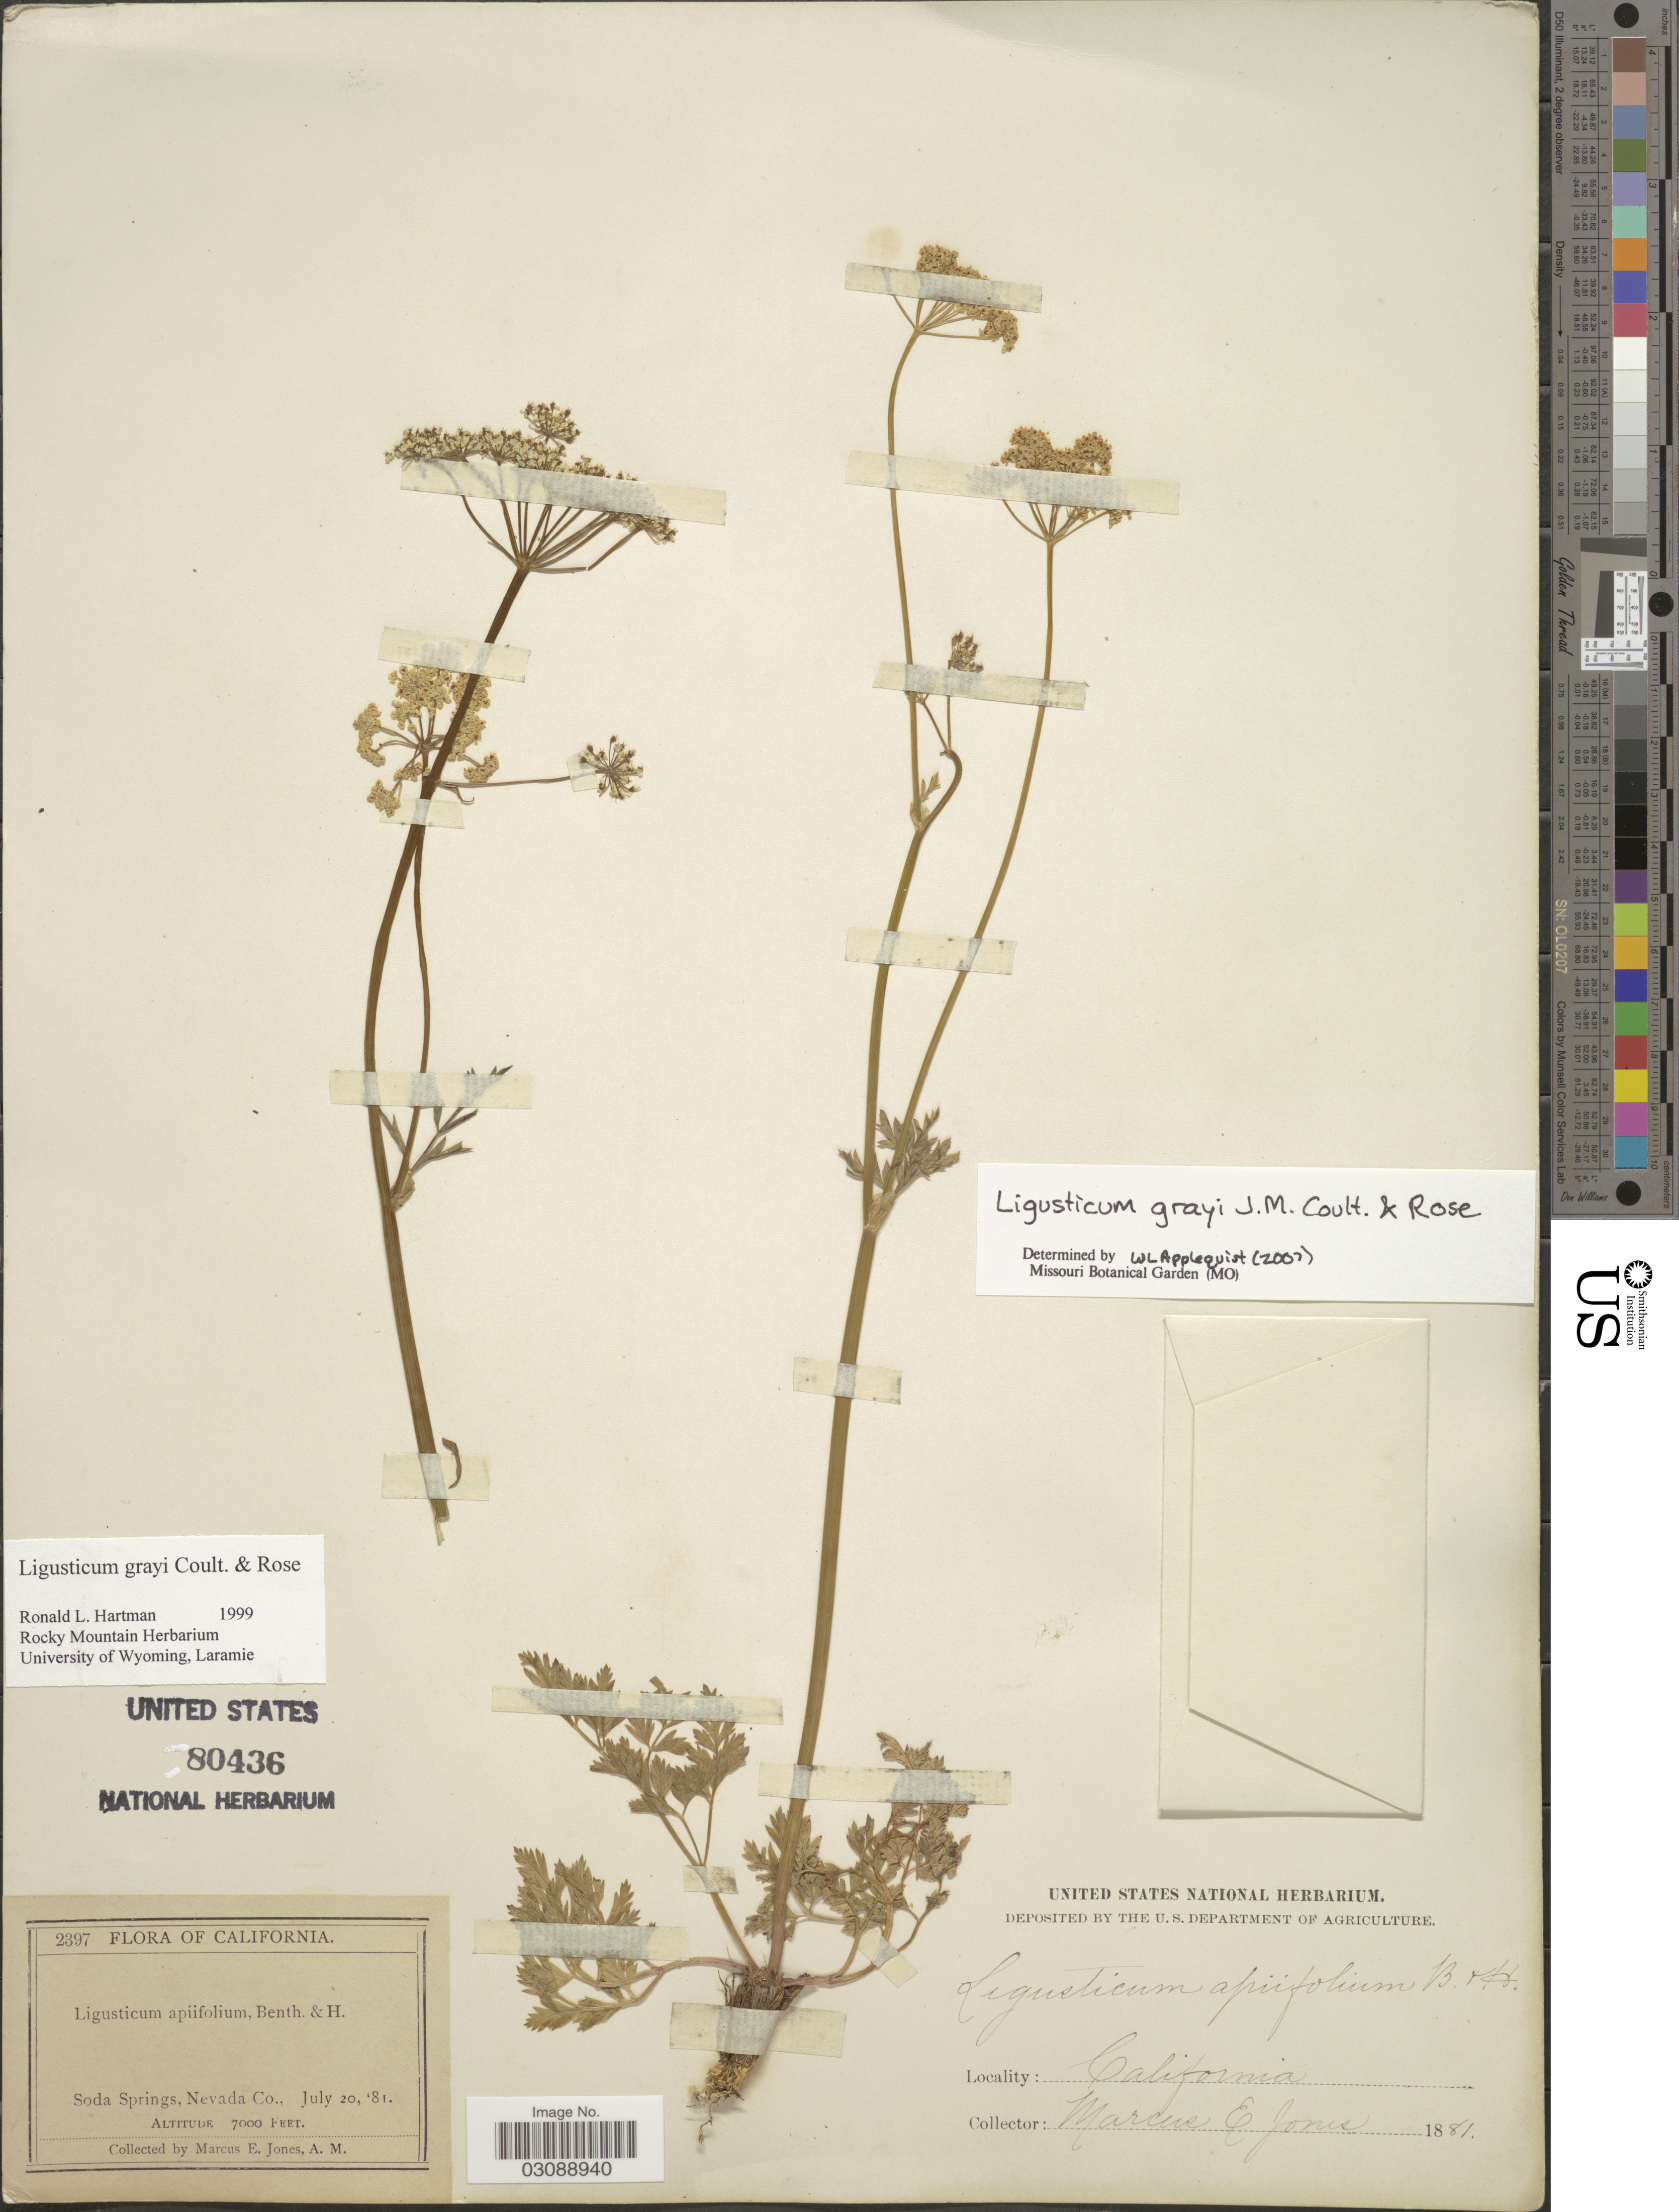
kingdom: Plantae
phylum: Tracheophyta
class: Magnoliopsida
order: Apiales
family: Apiaceae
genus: Ligusticum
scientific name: Ligusticum grayi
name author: J.M. Coult. & Rose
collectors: M. E. Jones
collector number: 2397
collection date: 1881-07-20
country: United States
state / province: California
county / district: Nevada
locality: Soda Springs, Nevada Co.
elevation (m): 2134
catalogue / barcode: US 80436